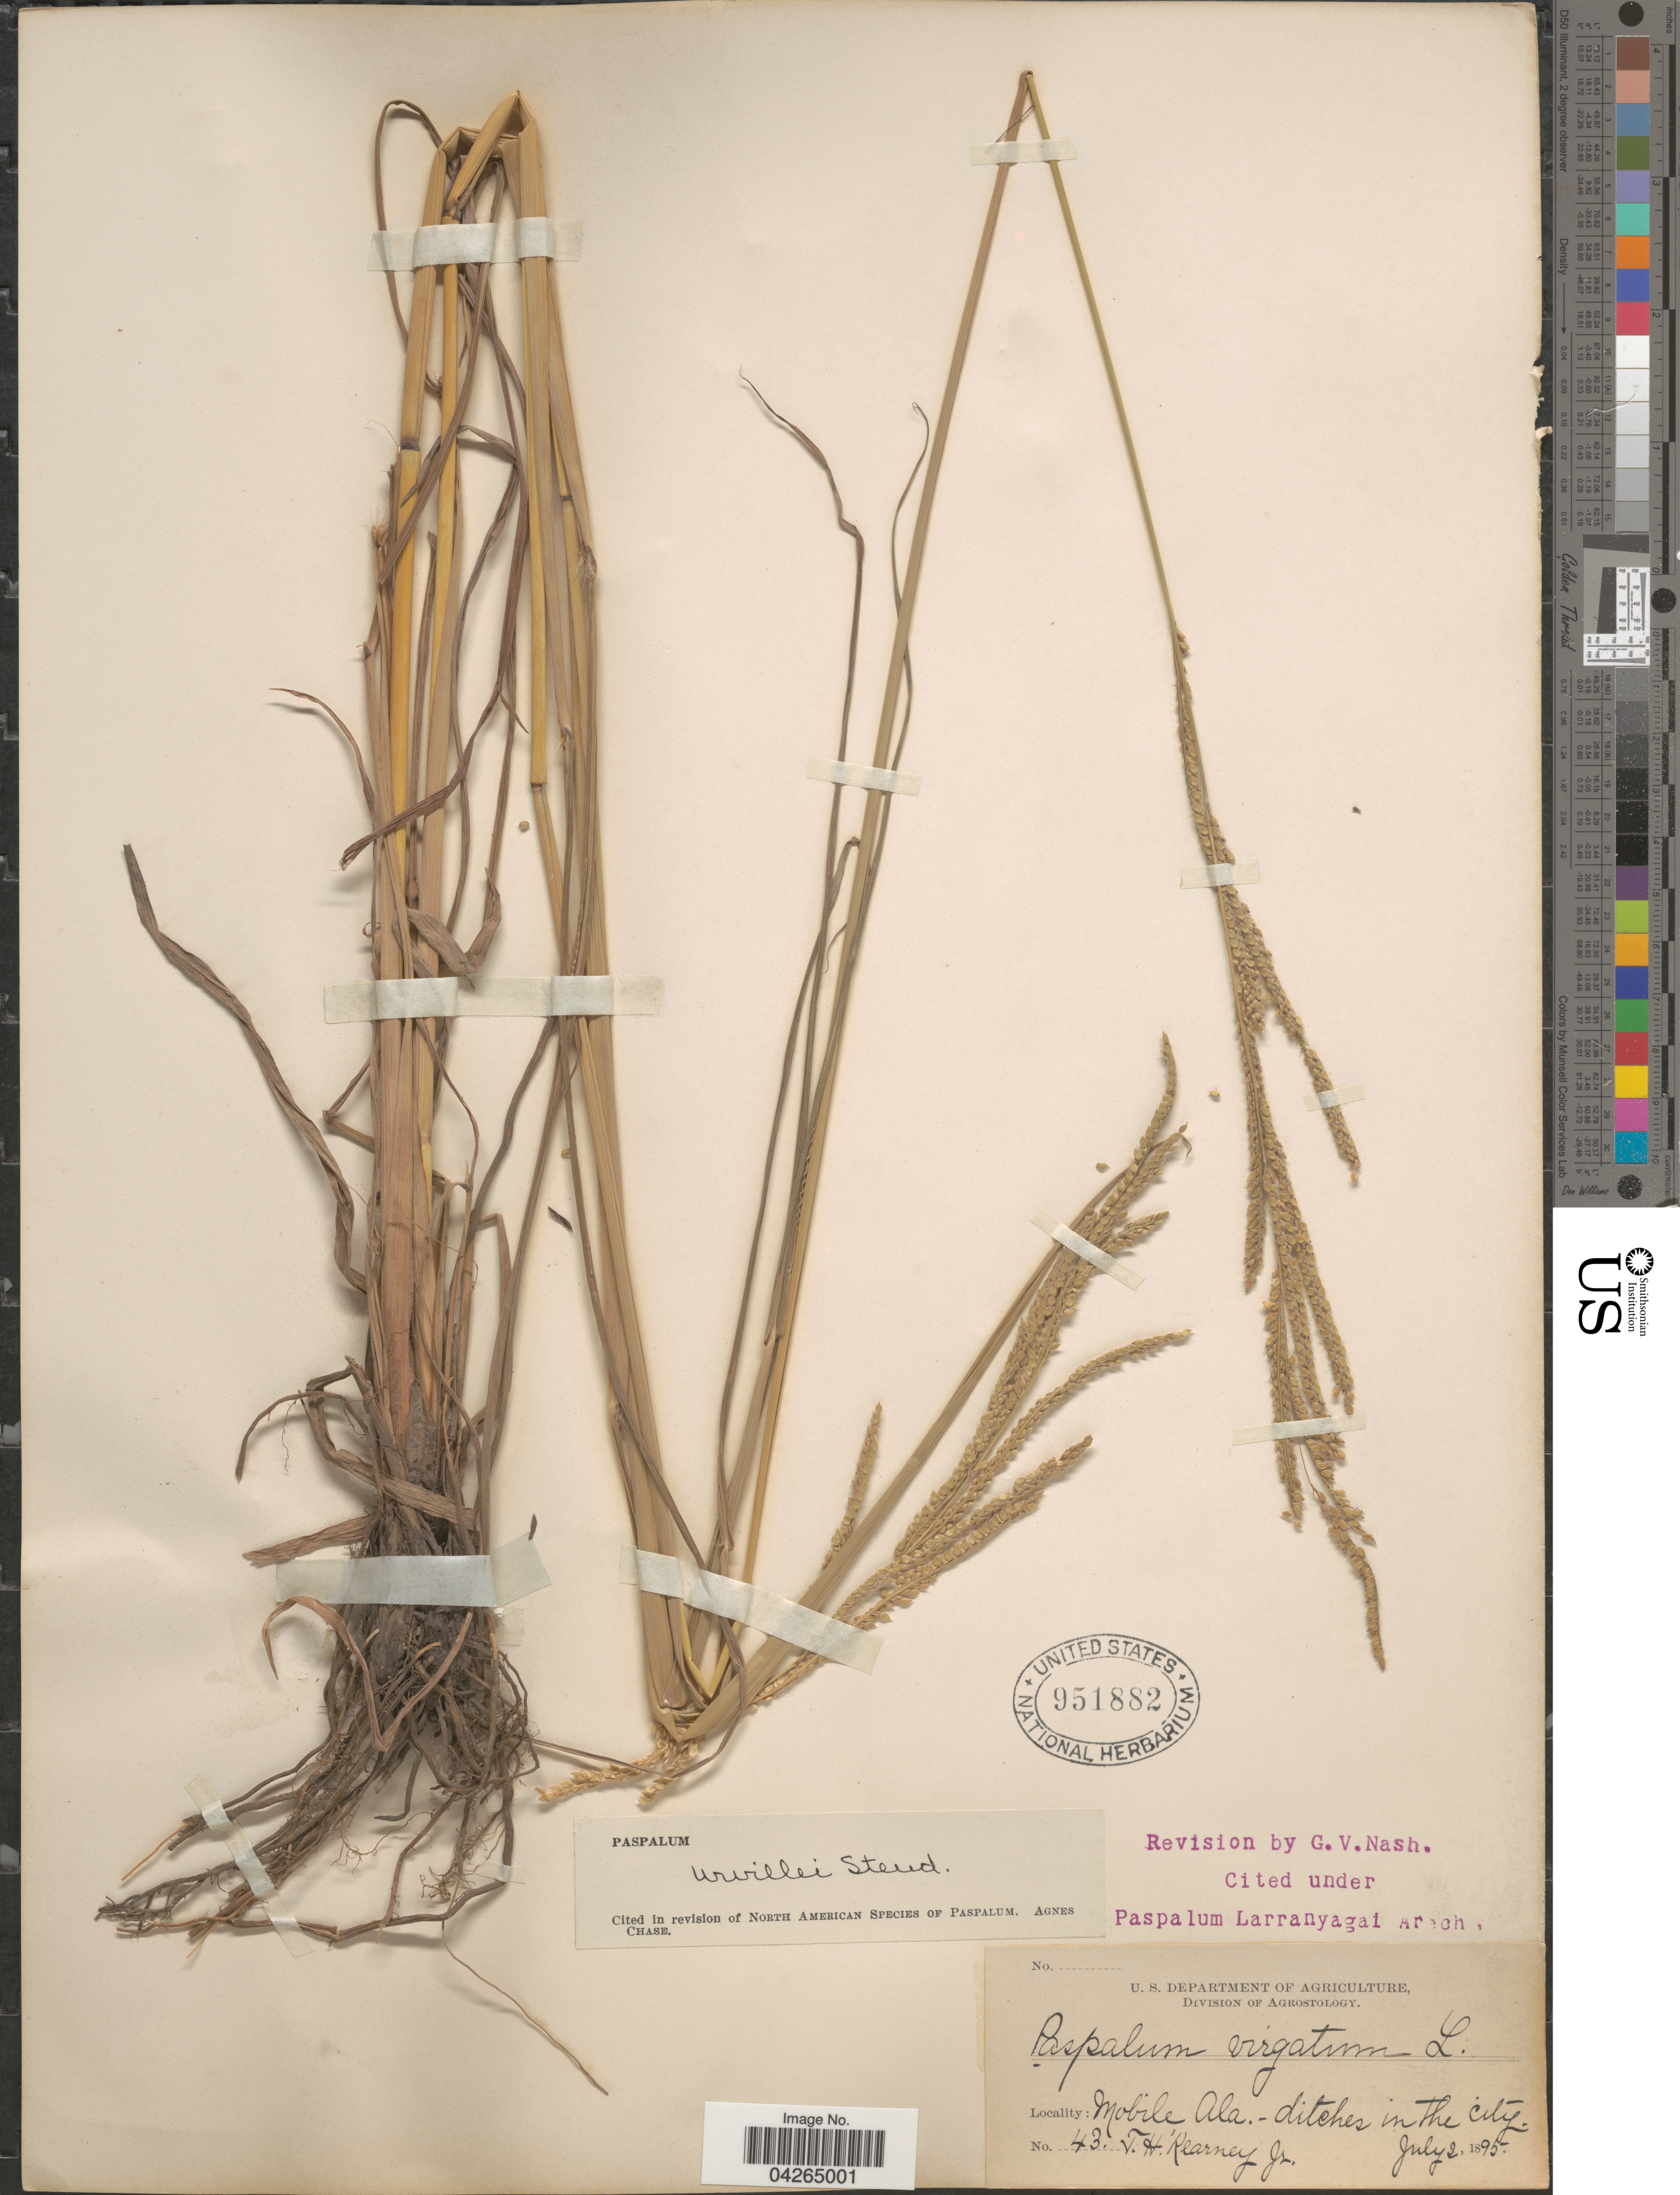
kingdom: Plantae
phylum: Tracheophyta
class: Liliopsida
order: Poales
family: Poaceae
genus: Paspalum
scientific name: Paspalum urvillei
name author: Steud.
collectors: T. H. Kearney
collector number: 43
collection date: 1895-07-02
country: United States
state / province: Alabama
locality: Mobile.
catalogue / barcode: US 951882